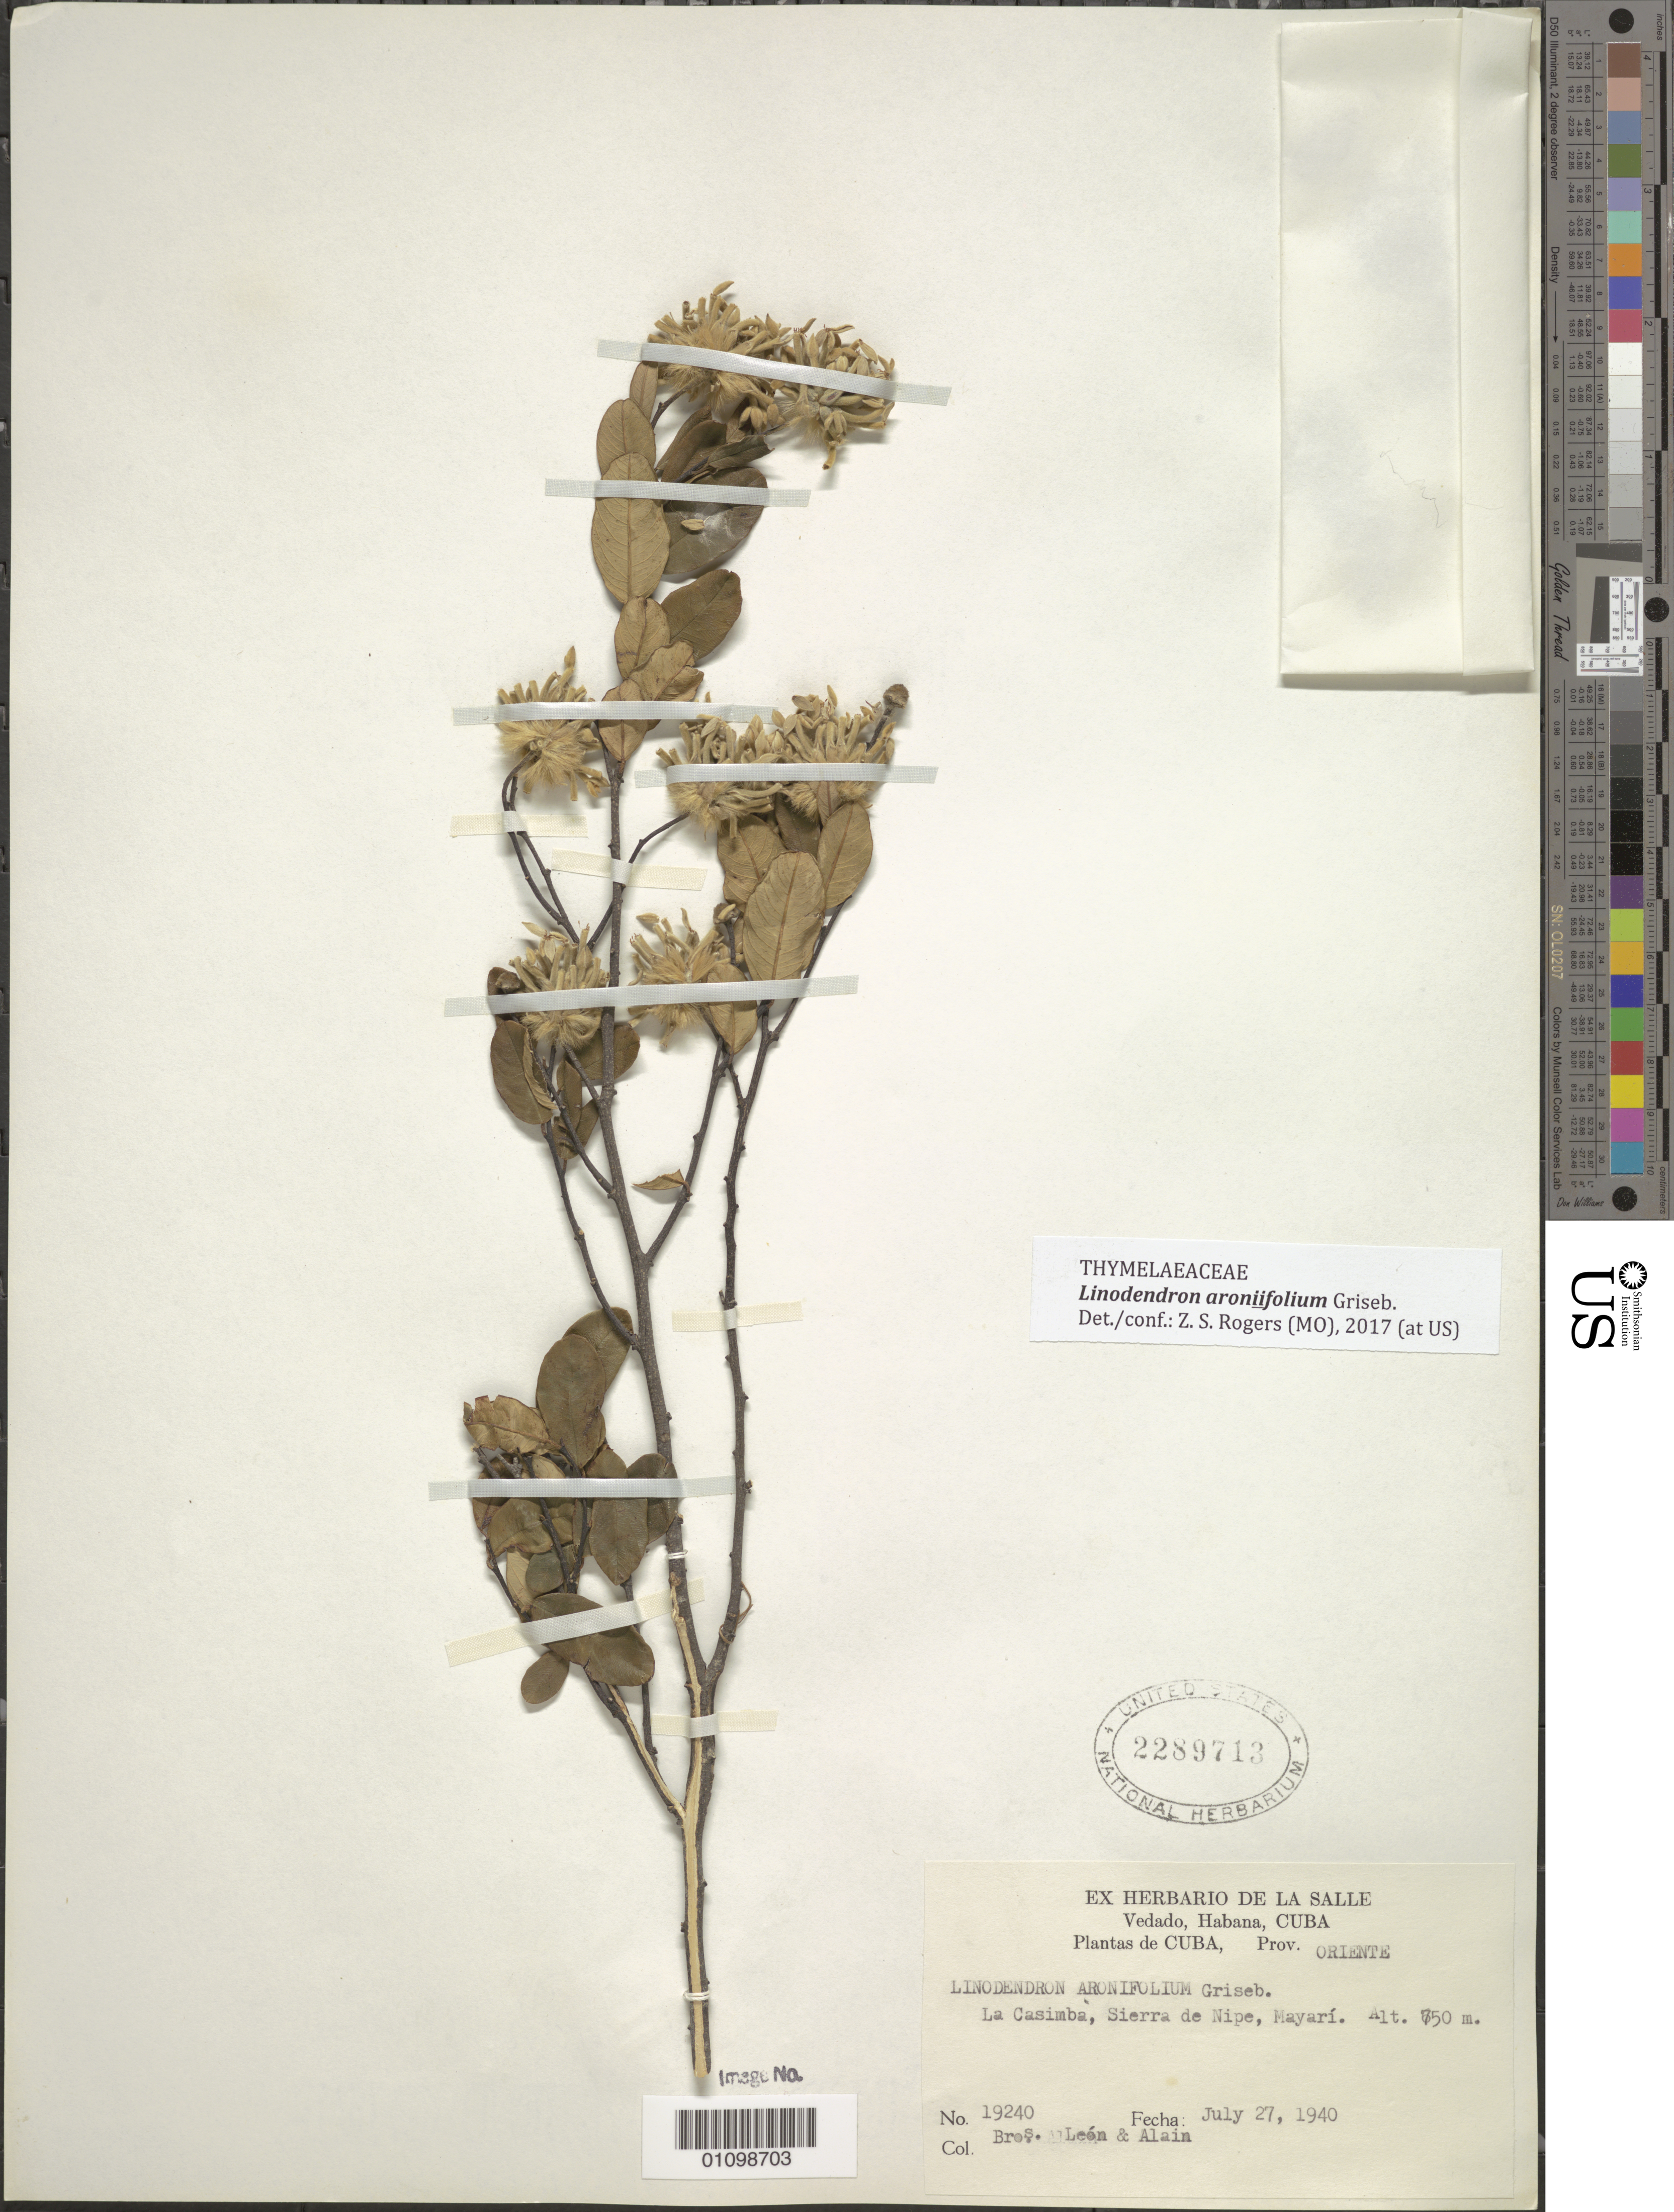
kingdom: Plantae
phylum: Tracheophyta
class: Magnoliopsida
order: Malvales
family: Thymelaeaceae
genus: Linodendron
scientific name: Linodendron aroniifolium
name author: Griseb.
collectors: Bro. León & A. H. Liogier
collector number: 19240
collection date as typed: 27 Jul 1940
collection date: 1940-07-27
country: Cuba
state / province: Holguín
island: Cuba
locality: La Caimba, Sierra de Nipe, Mayari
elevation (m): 750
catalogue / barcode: US 2289713